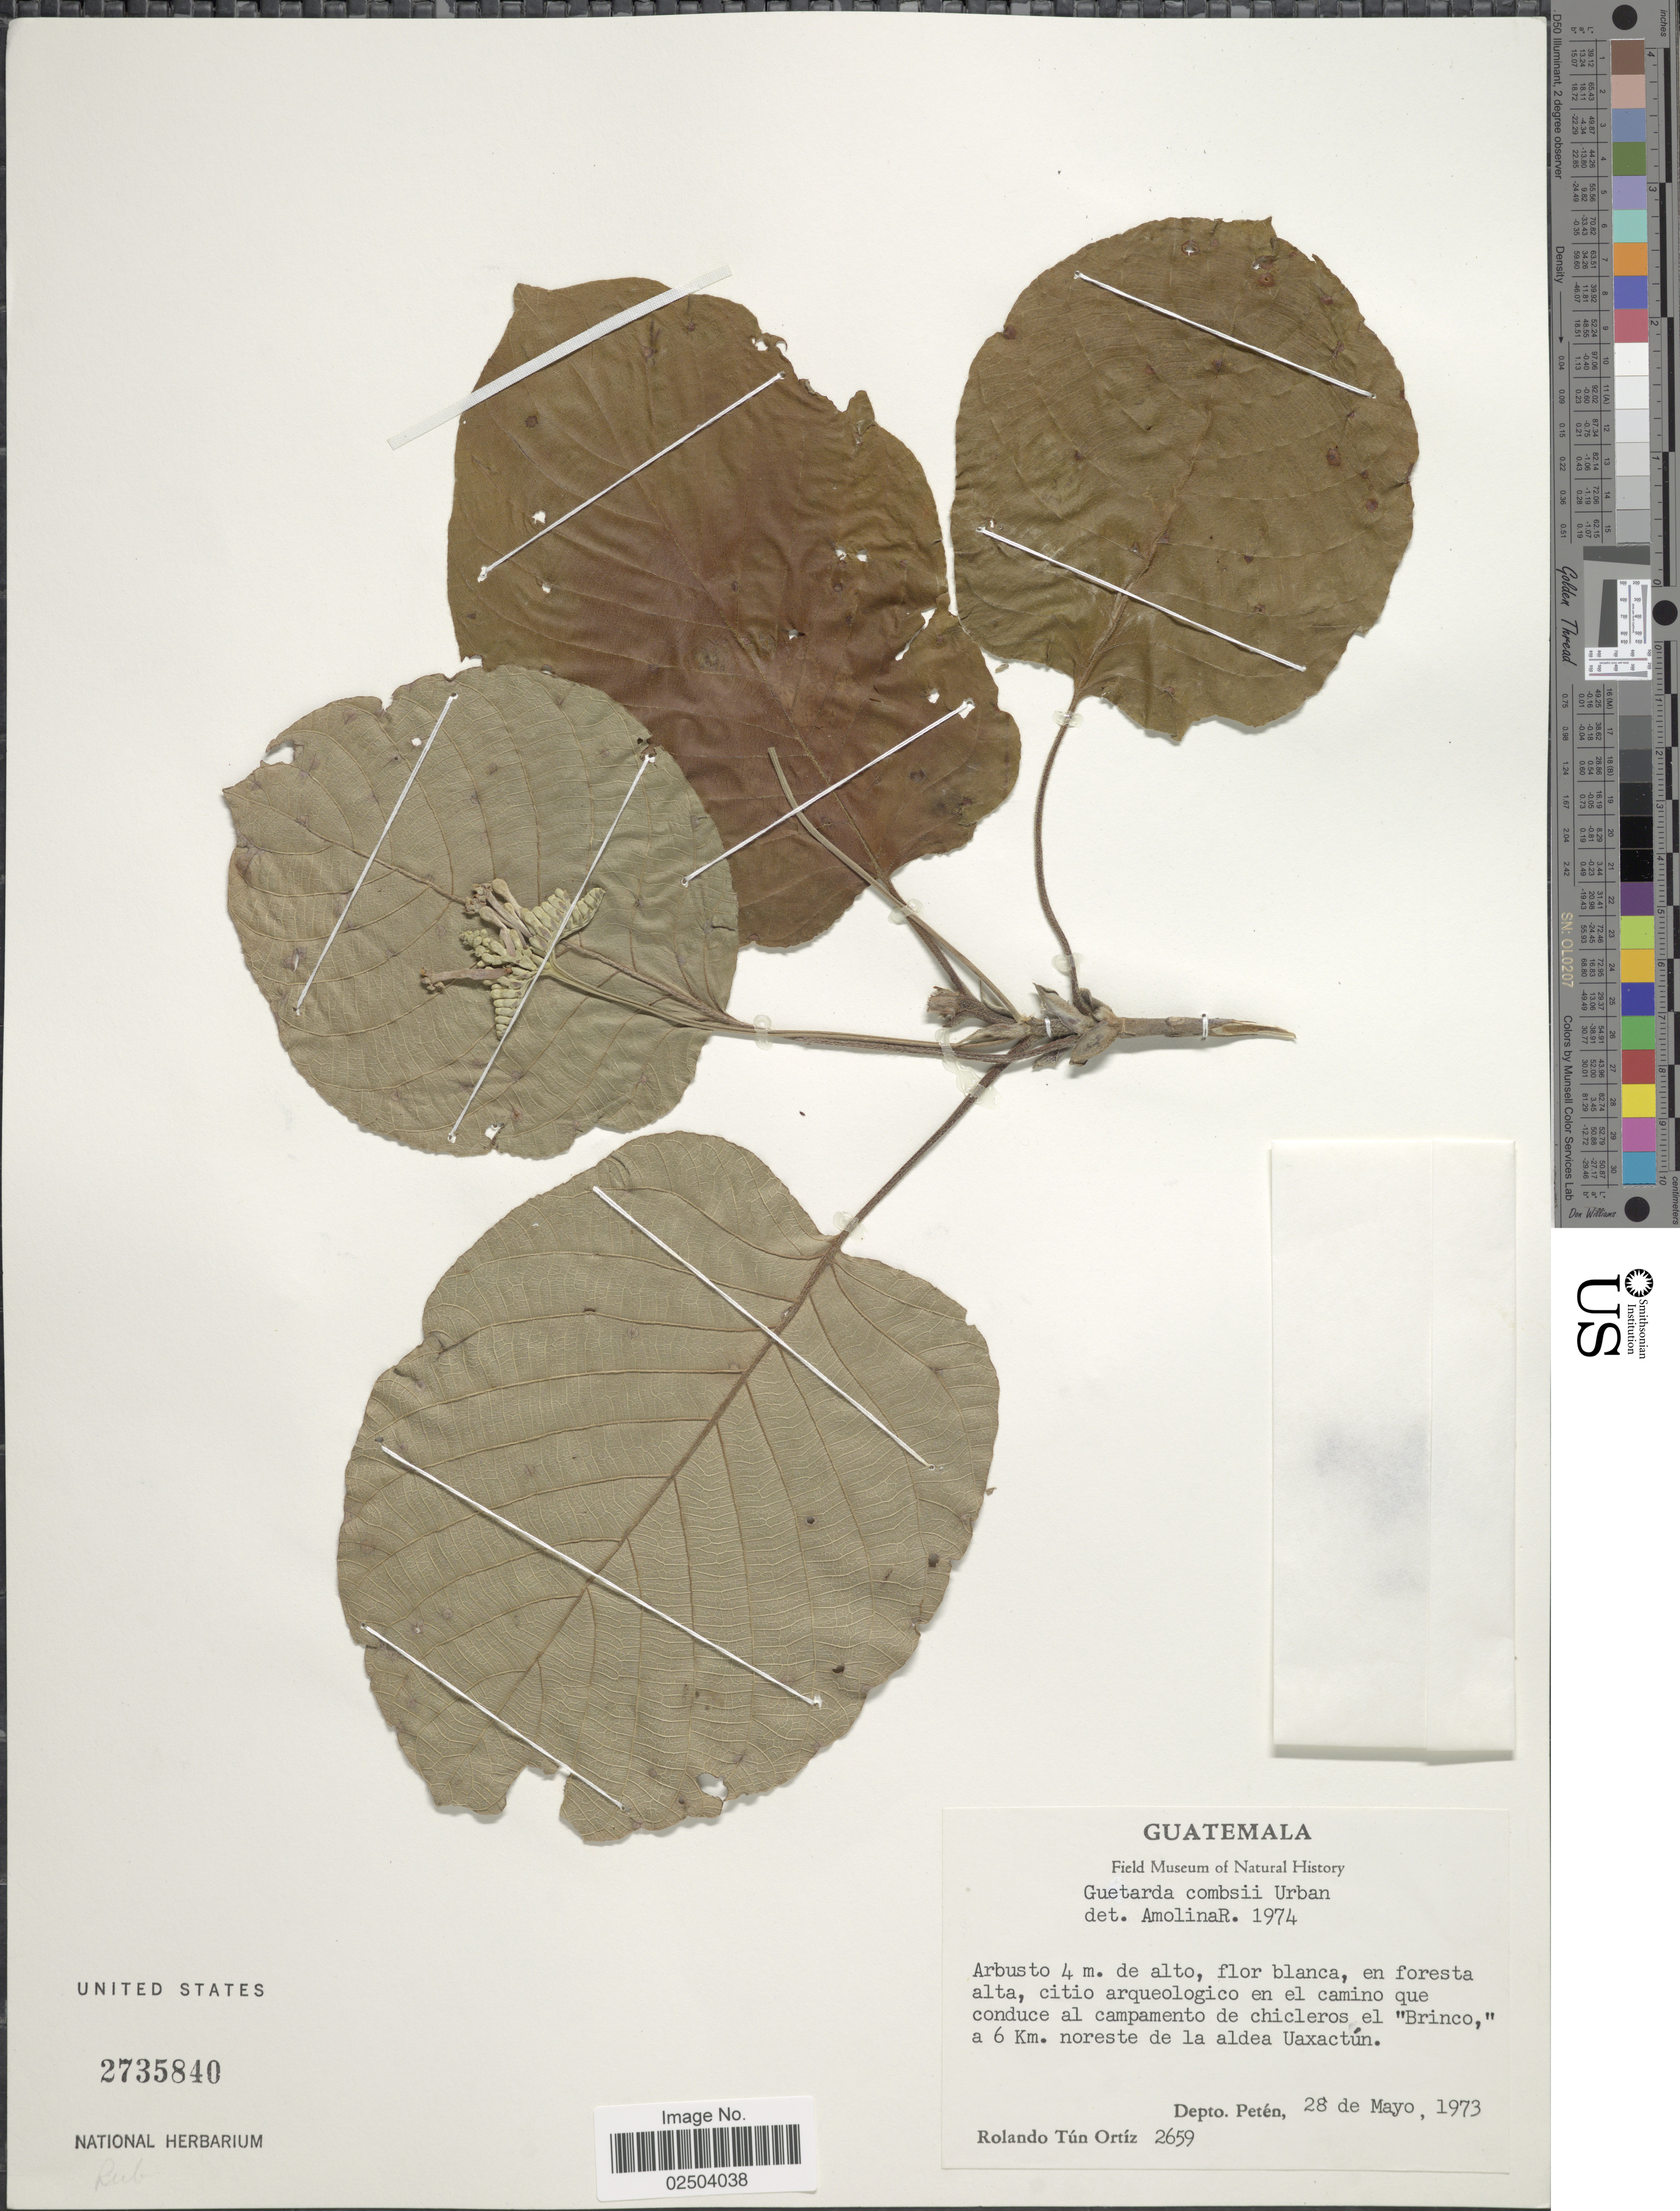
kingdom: Plantae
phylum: Tracheophyta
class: Magnoliopsida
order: Gentianales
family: Rubiaceae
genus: Guettarda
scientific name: Guettarda combsii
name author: Urb.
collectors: R. T. Ortíz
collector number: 2659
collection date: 1973-05-28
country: Guatemala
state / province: El Petén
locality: En foresta alta, citio arqueologico en el camino que conduce al campamento de chicleros el "Brinco,"a 6 Km. noreste de la aldea Uaxactun. Depto. Peten.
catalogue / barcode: US 2735840